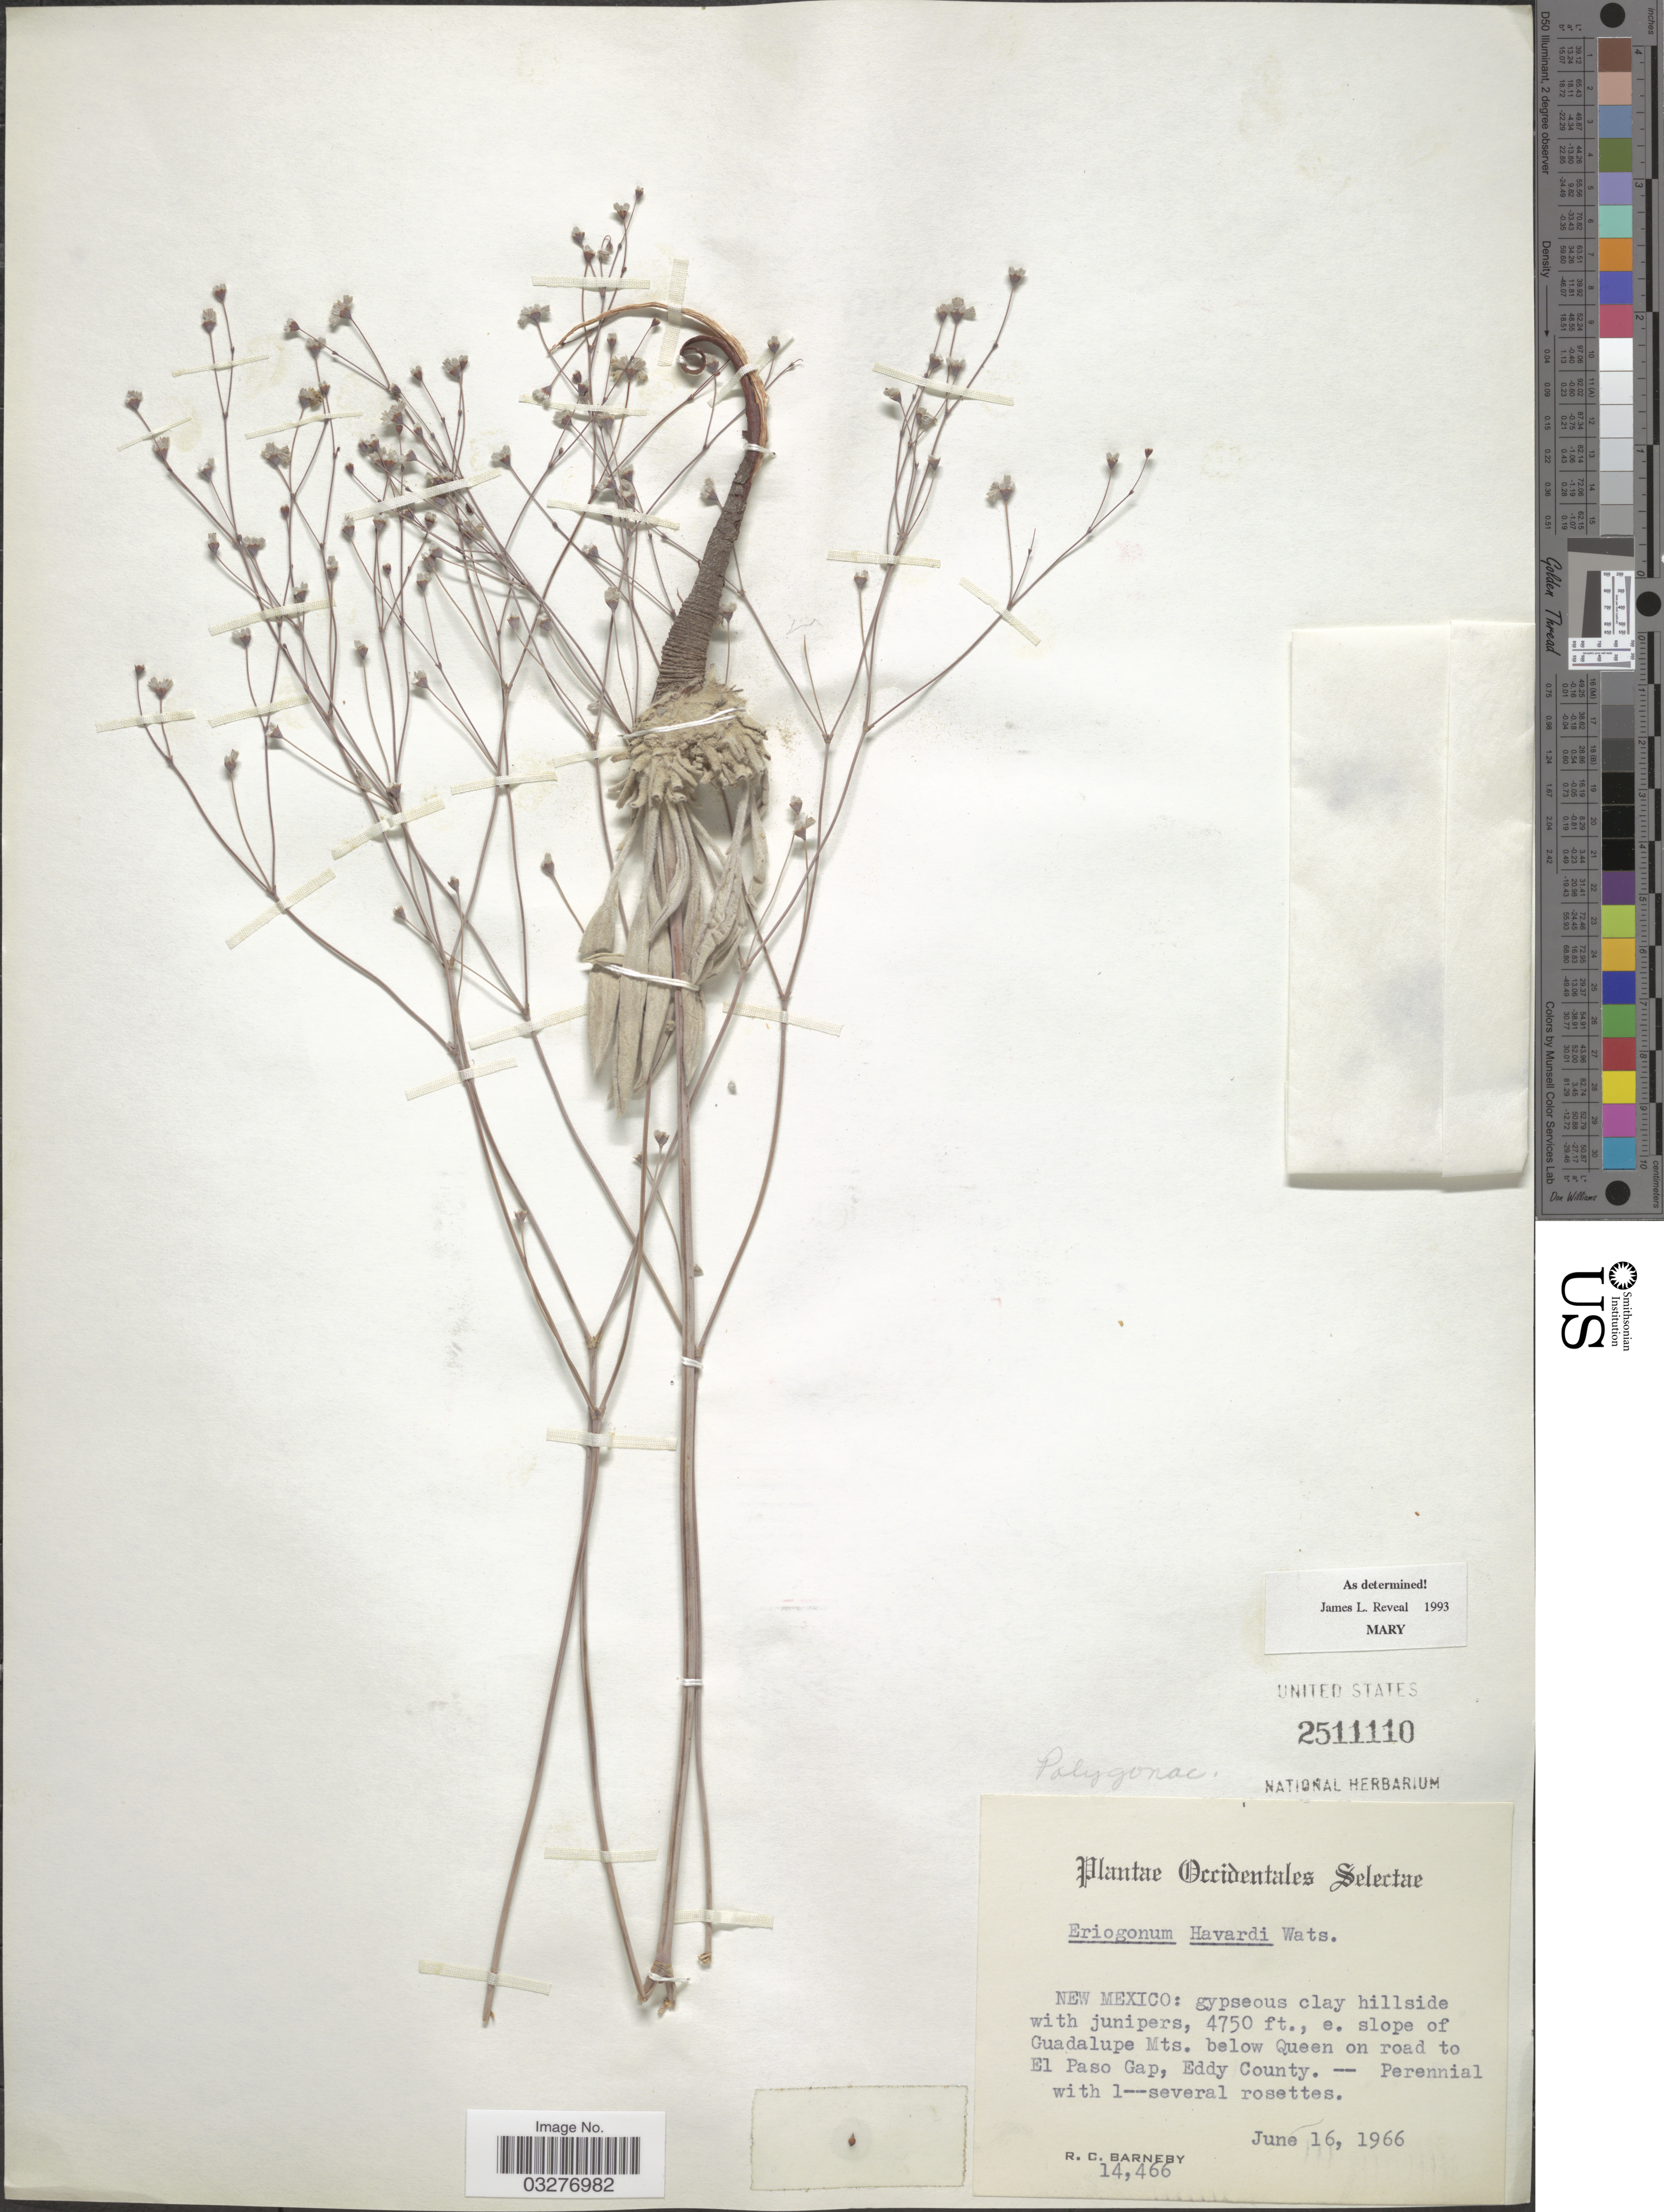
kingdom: Plantae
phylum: Tracheophyta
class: Magnoliopsida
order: Caryophyllales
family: Polygonaceae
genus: Eriogonum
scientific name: Eriogonum havardii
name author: S. Watson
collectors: R. C. Barneby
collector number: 14466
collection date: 1966-06-16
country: United States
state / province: New Mexico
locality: E. slope of Guadalupe Mts. below Queen on road to El Paso Gap, Eddy County.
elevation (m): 1448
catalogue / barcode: US 2511110